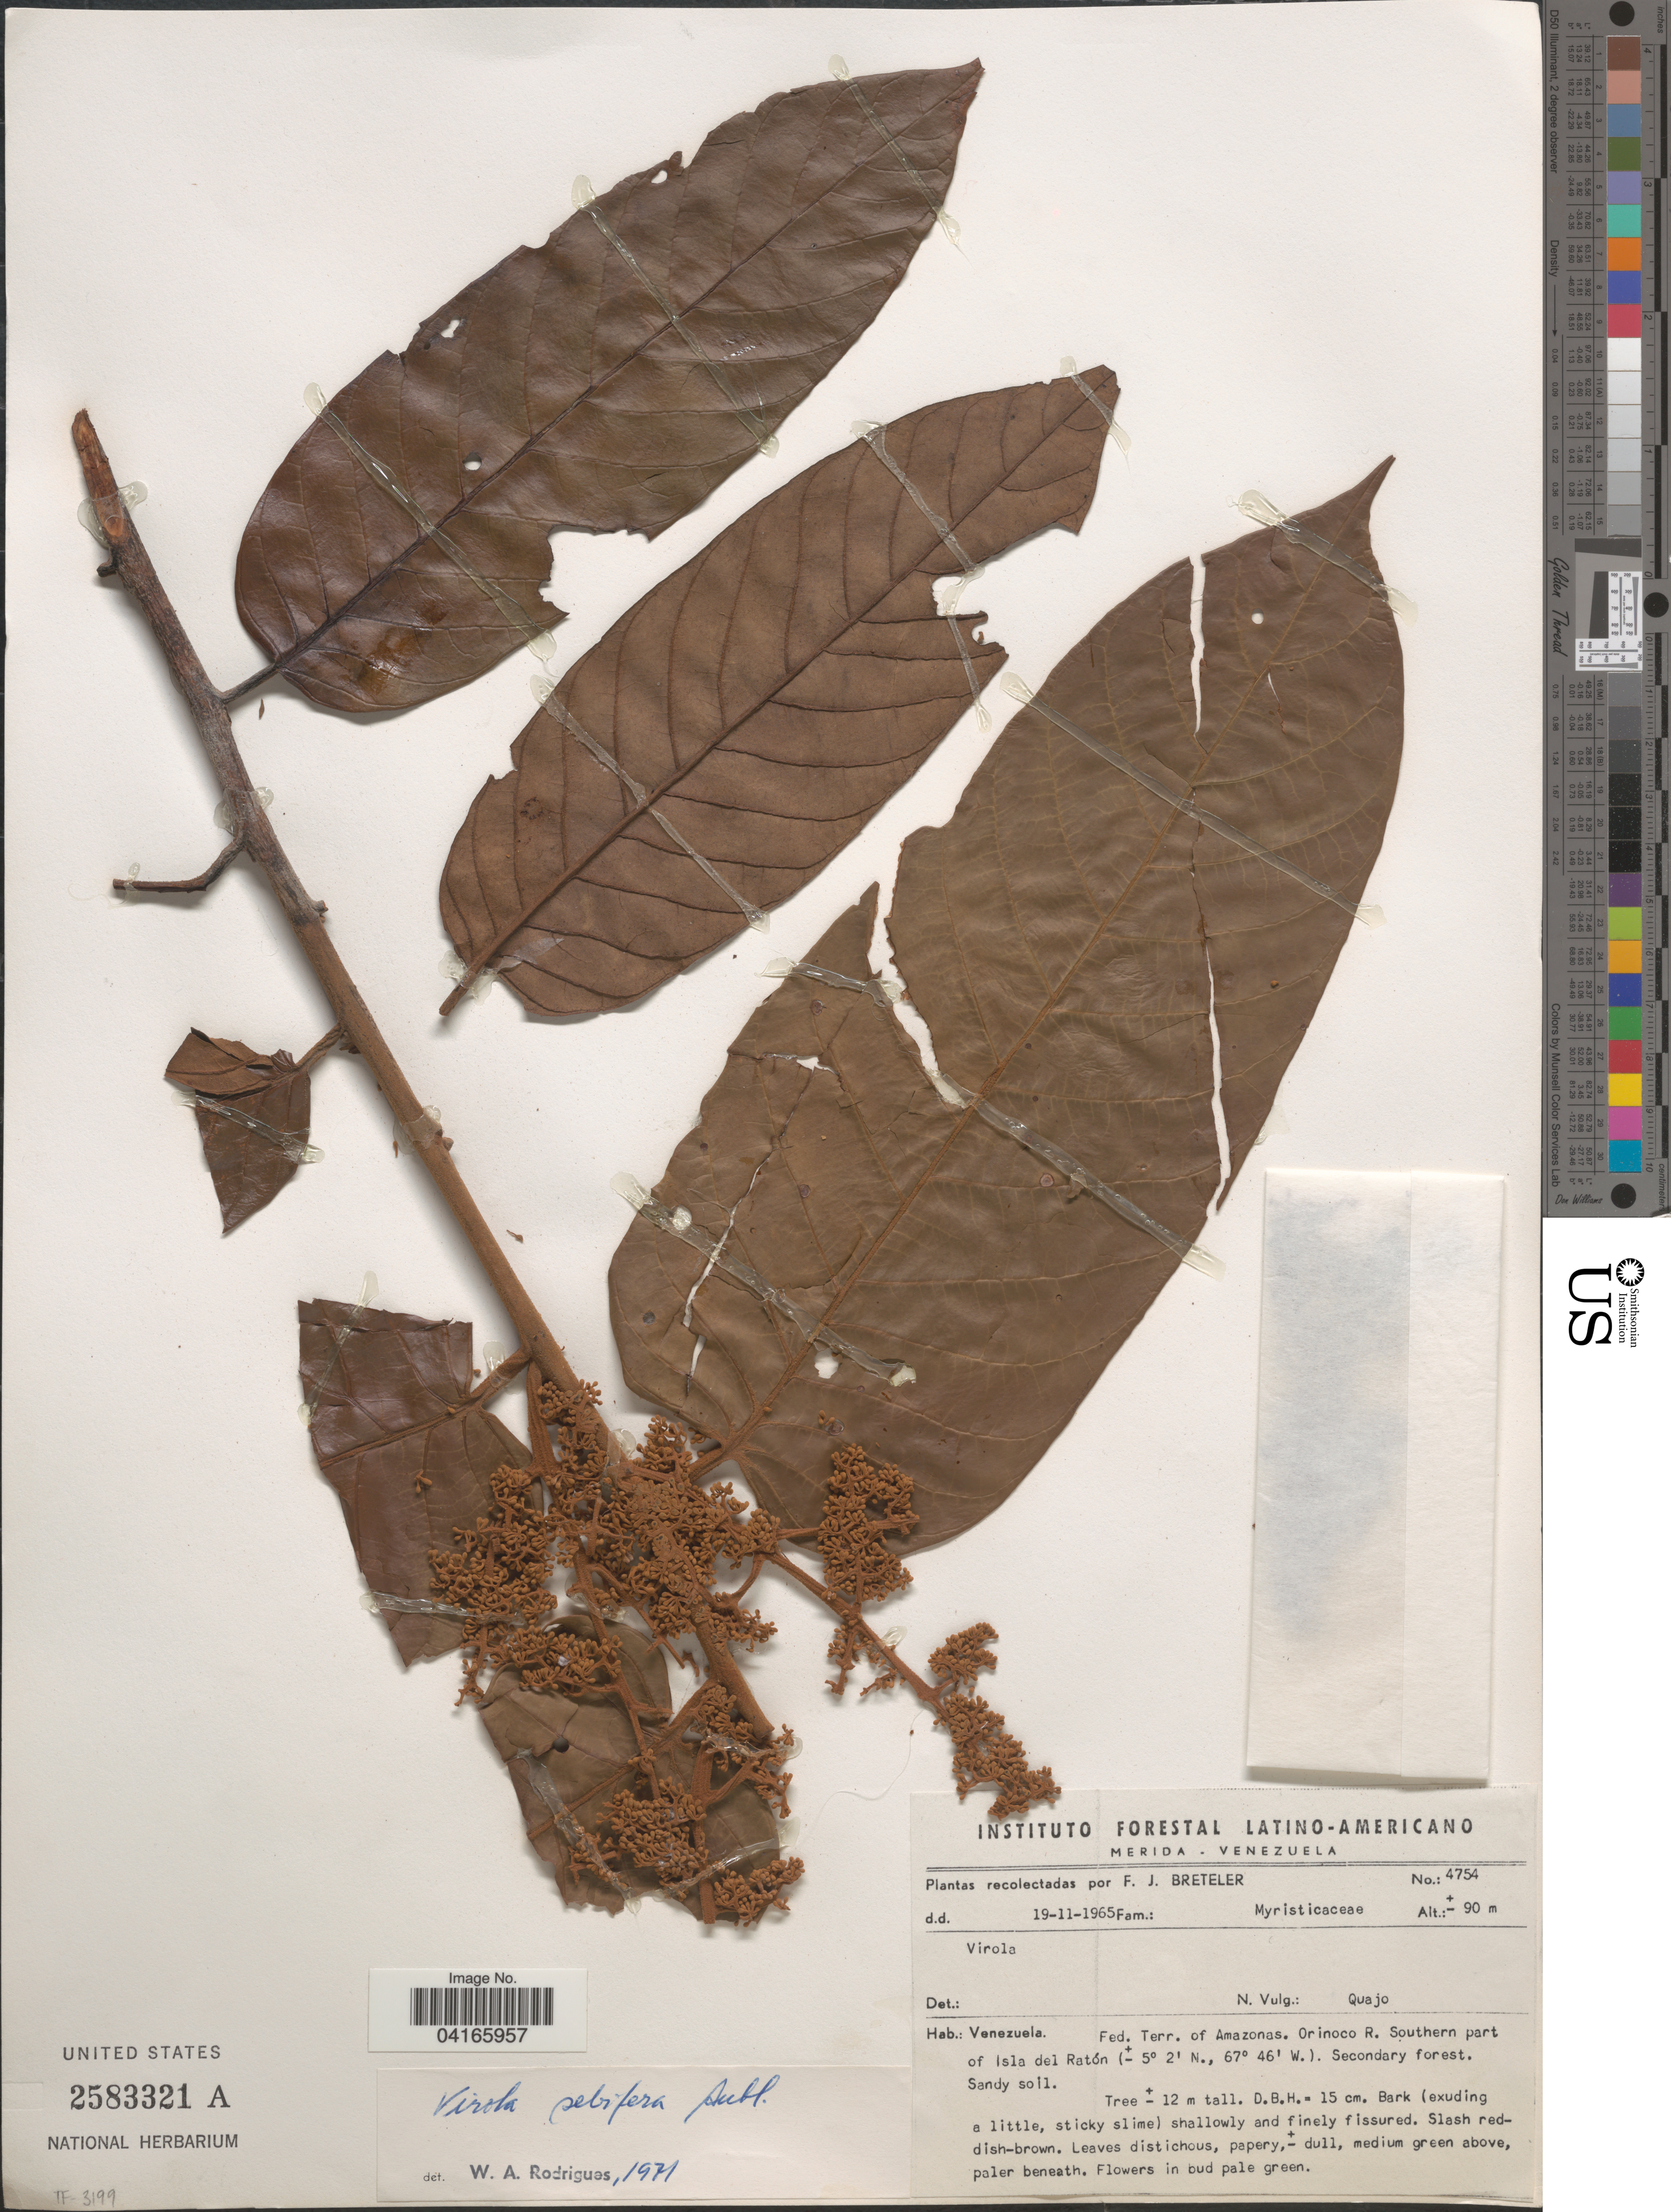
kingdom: Plantae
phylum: Tracheophyta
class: Magnoliopsida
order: Magnoliales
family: Myristicaceae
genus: Virola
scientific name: Virola sebifera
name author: Aubl.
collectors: F. J. Breteler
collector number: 4754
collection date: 1965-11-19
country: Venezuela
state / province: Amazonas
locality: Fed. Terr. of Amazonas. Orinoco R. Southern part of Isla del Ratón.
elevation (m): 90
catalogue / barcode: US 2583321A